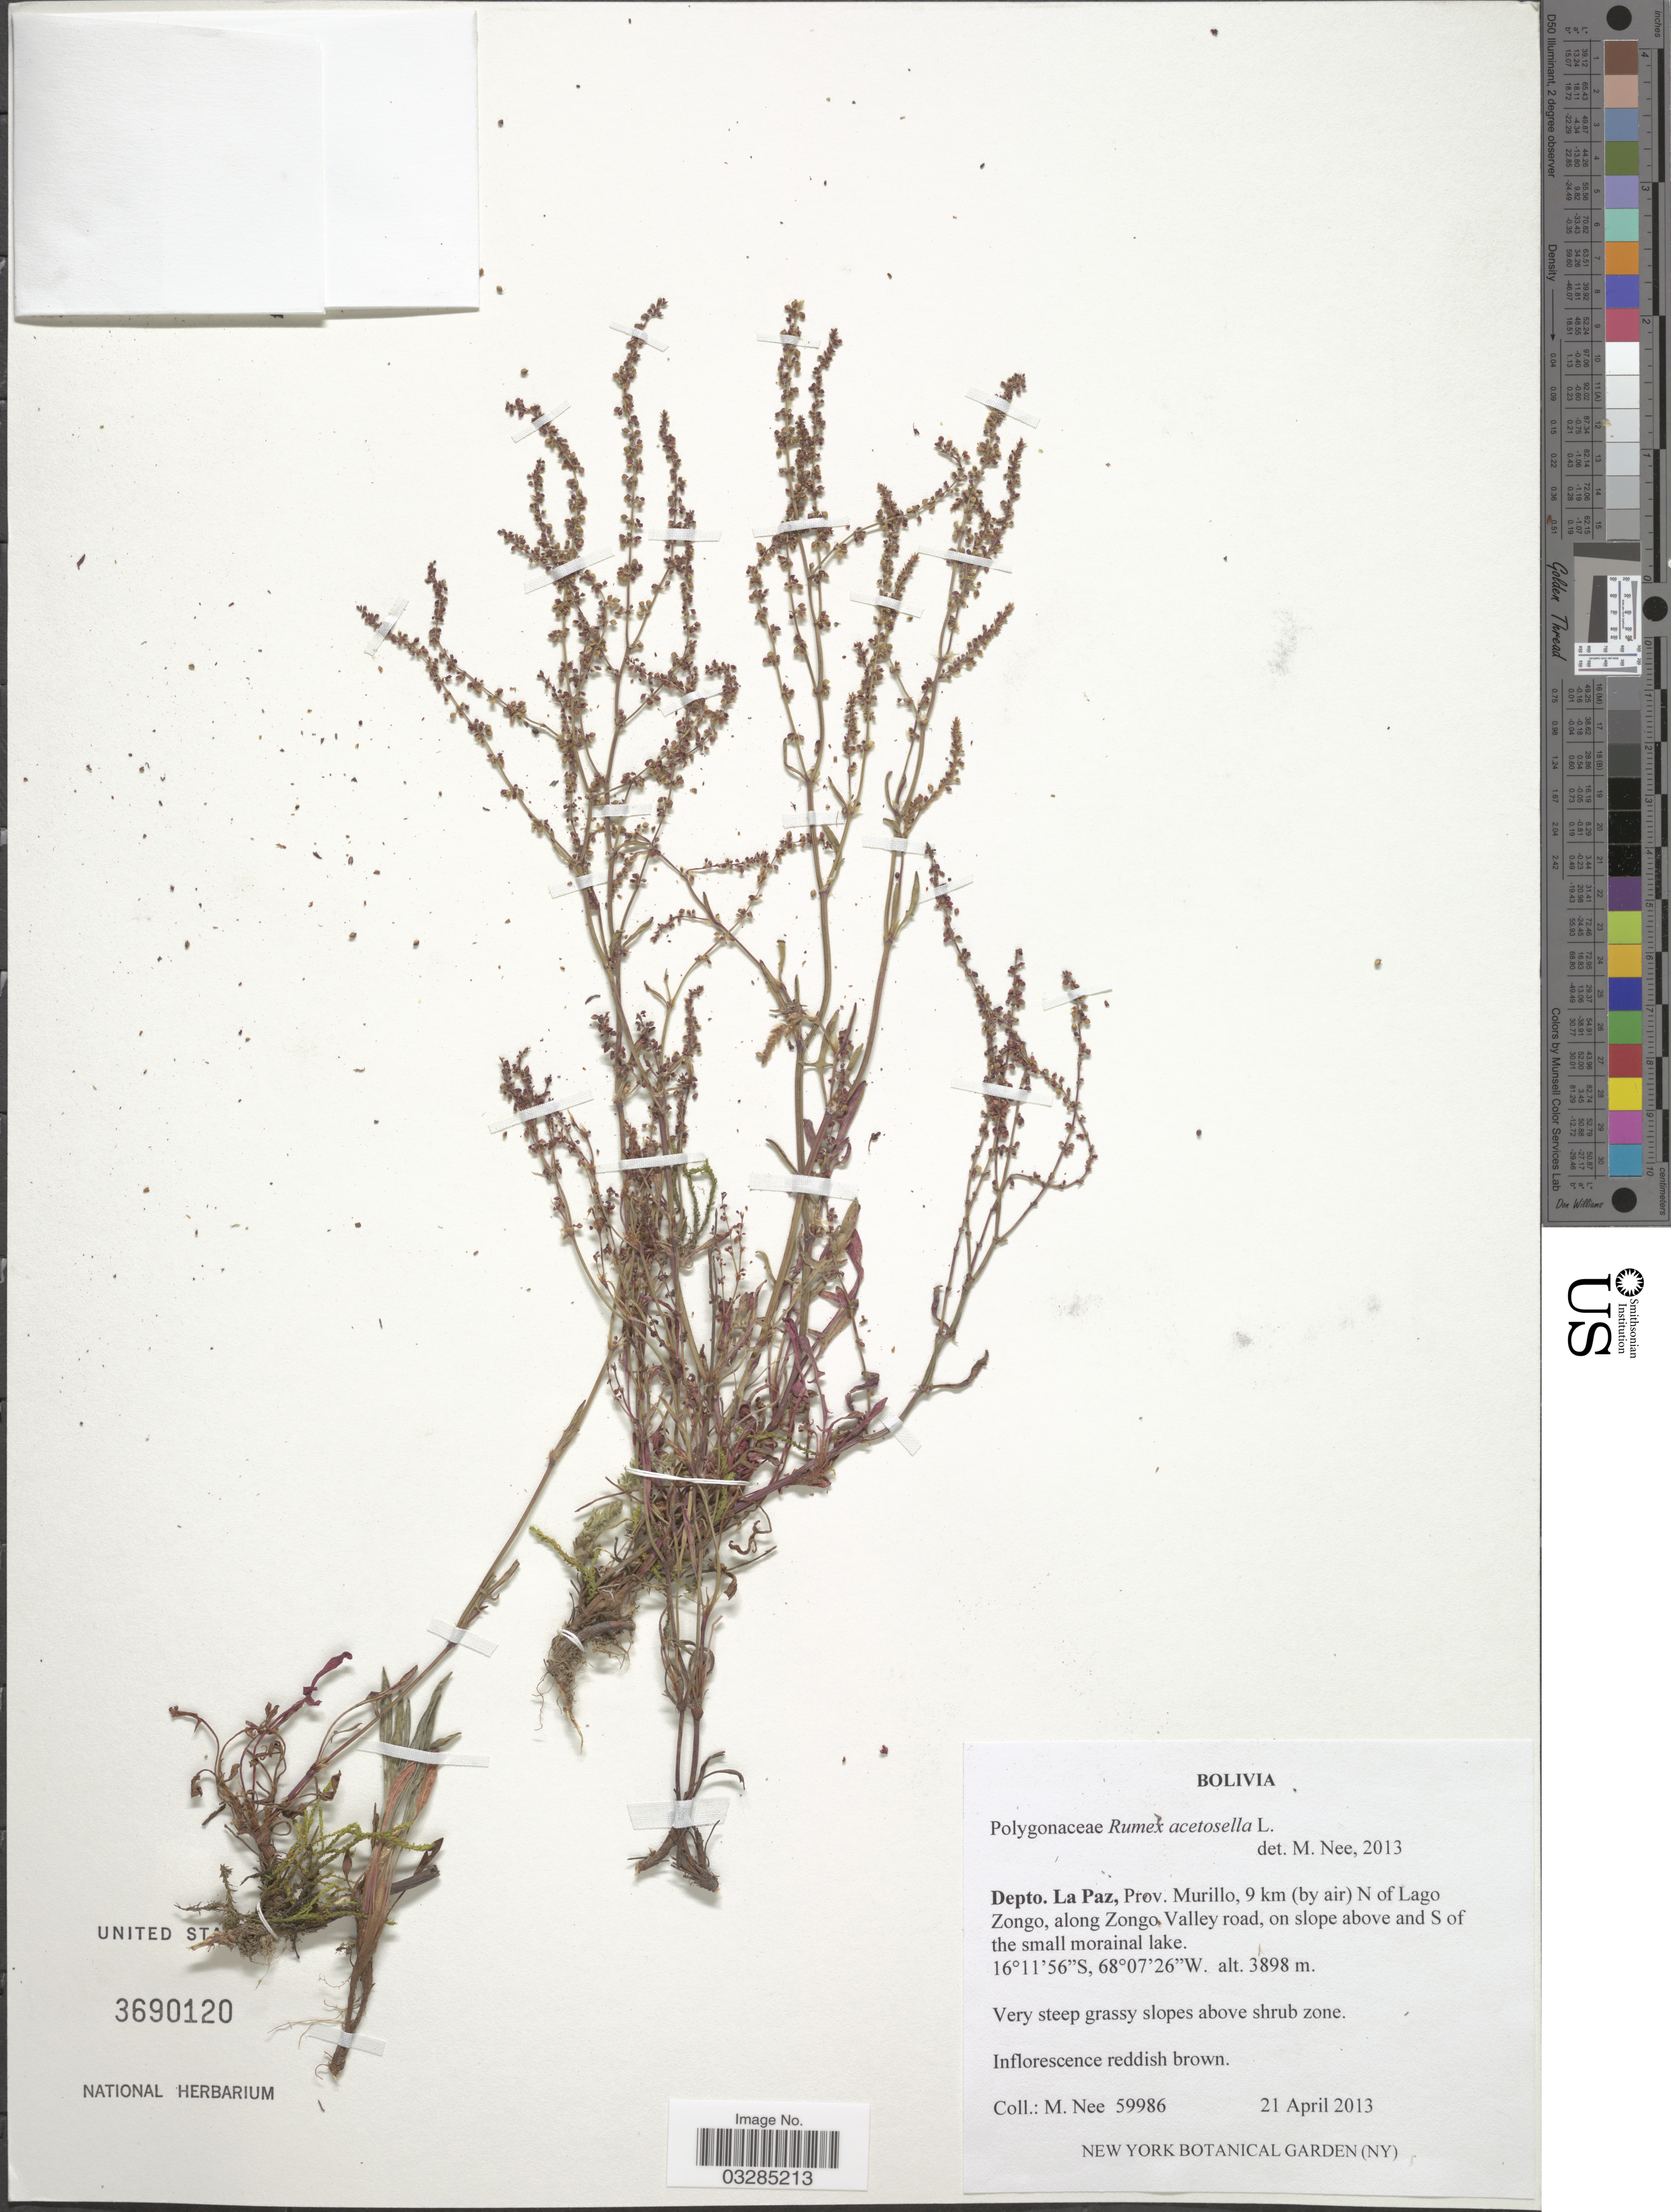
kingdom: Plantae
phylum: Tracheophyta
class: Magnoliopsida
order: Caryophyllales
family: Polygonaceae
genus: Rumex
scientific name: Rumex acetosella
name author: L.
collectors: M. Nee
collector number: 59986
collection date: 2013-04-21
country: Bolivia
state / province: La Paz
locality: Depto. La Paz, Prov. Murillo, 9 km (by air) N of Lago Zongo, along Zongo Valley road, on slope above and S of the small morainal lake.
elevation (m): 3898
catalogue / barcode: US 3690120